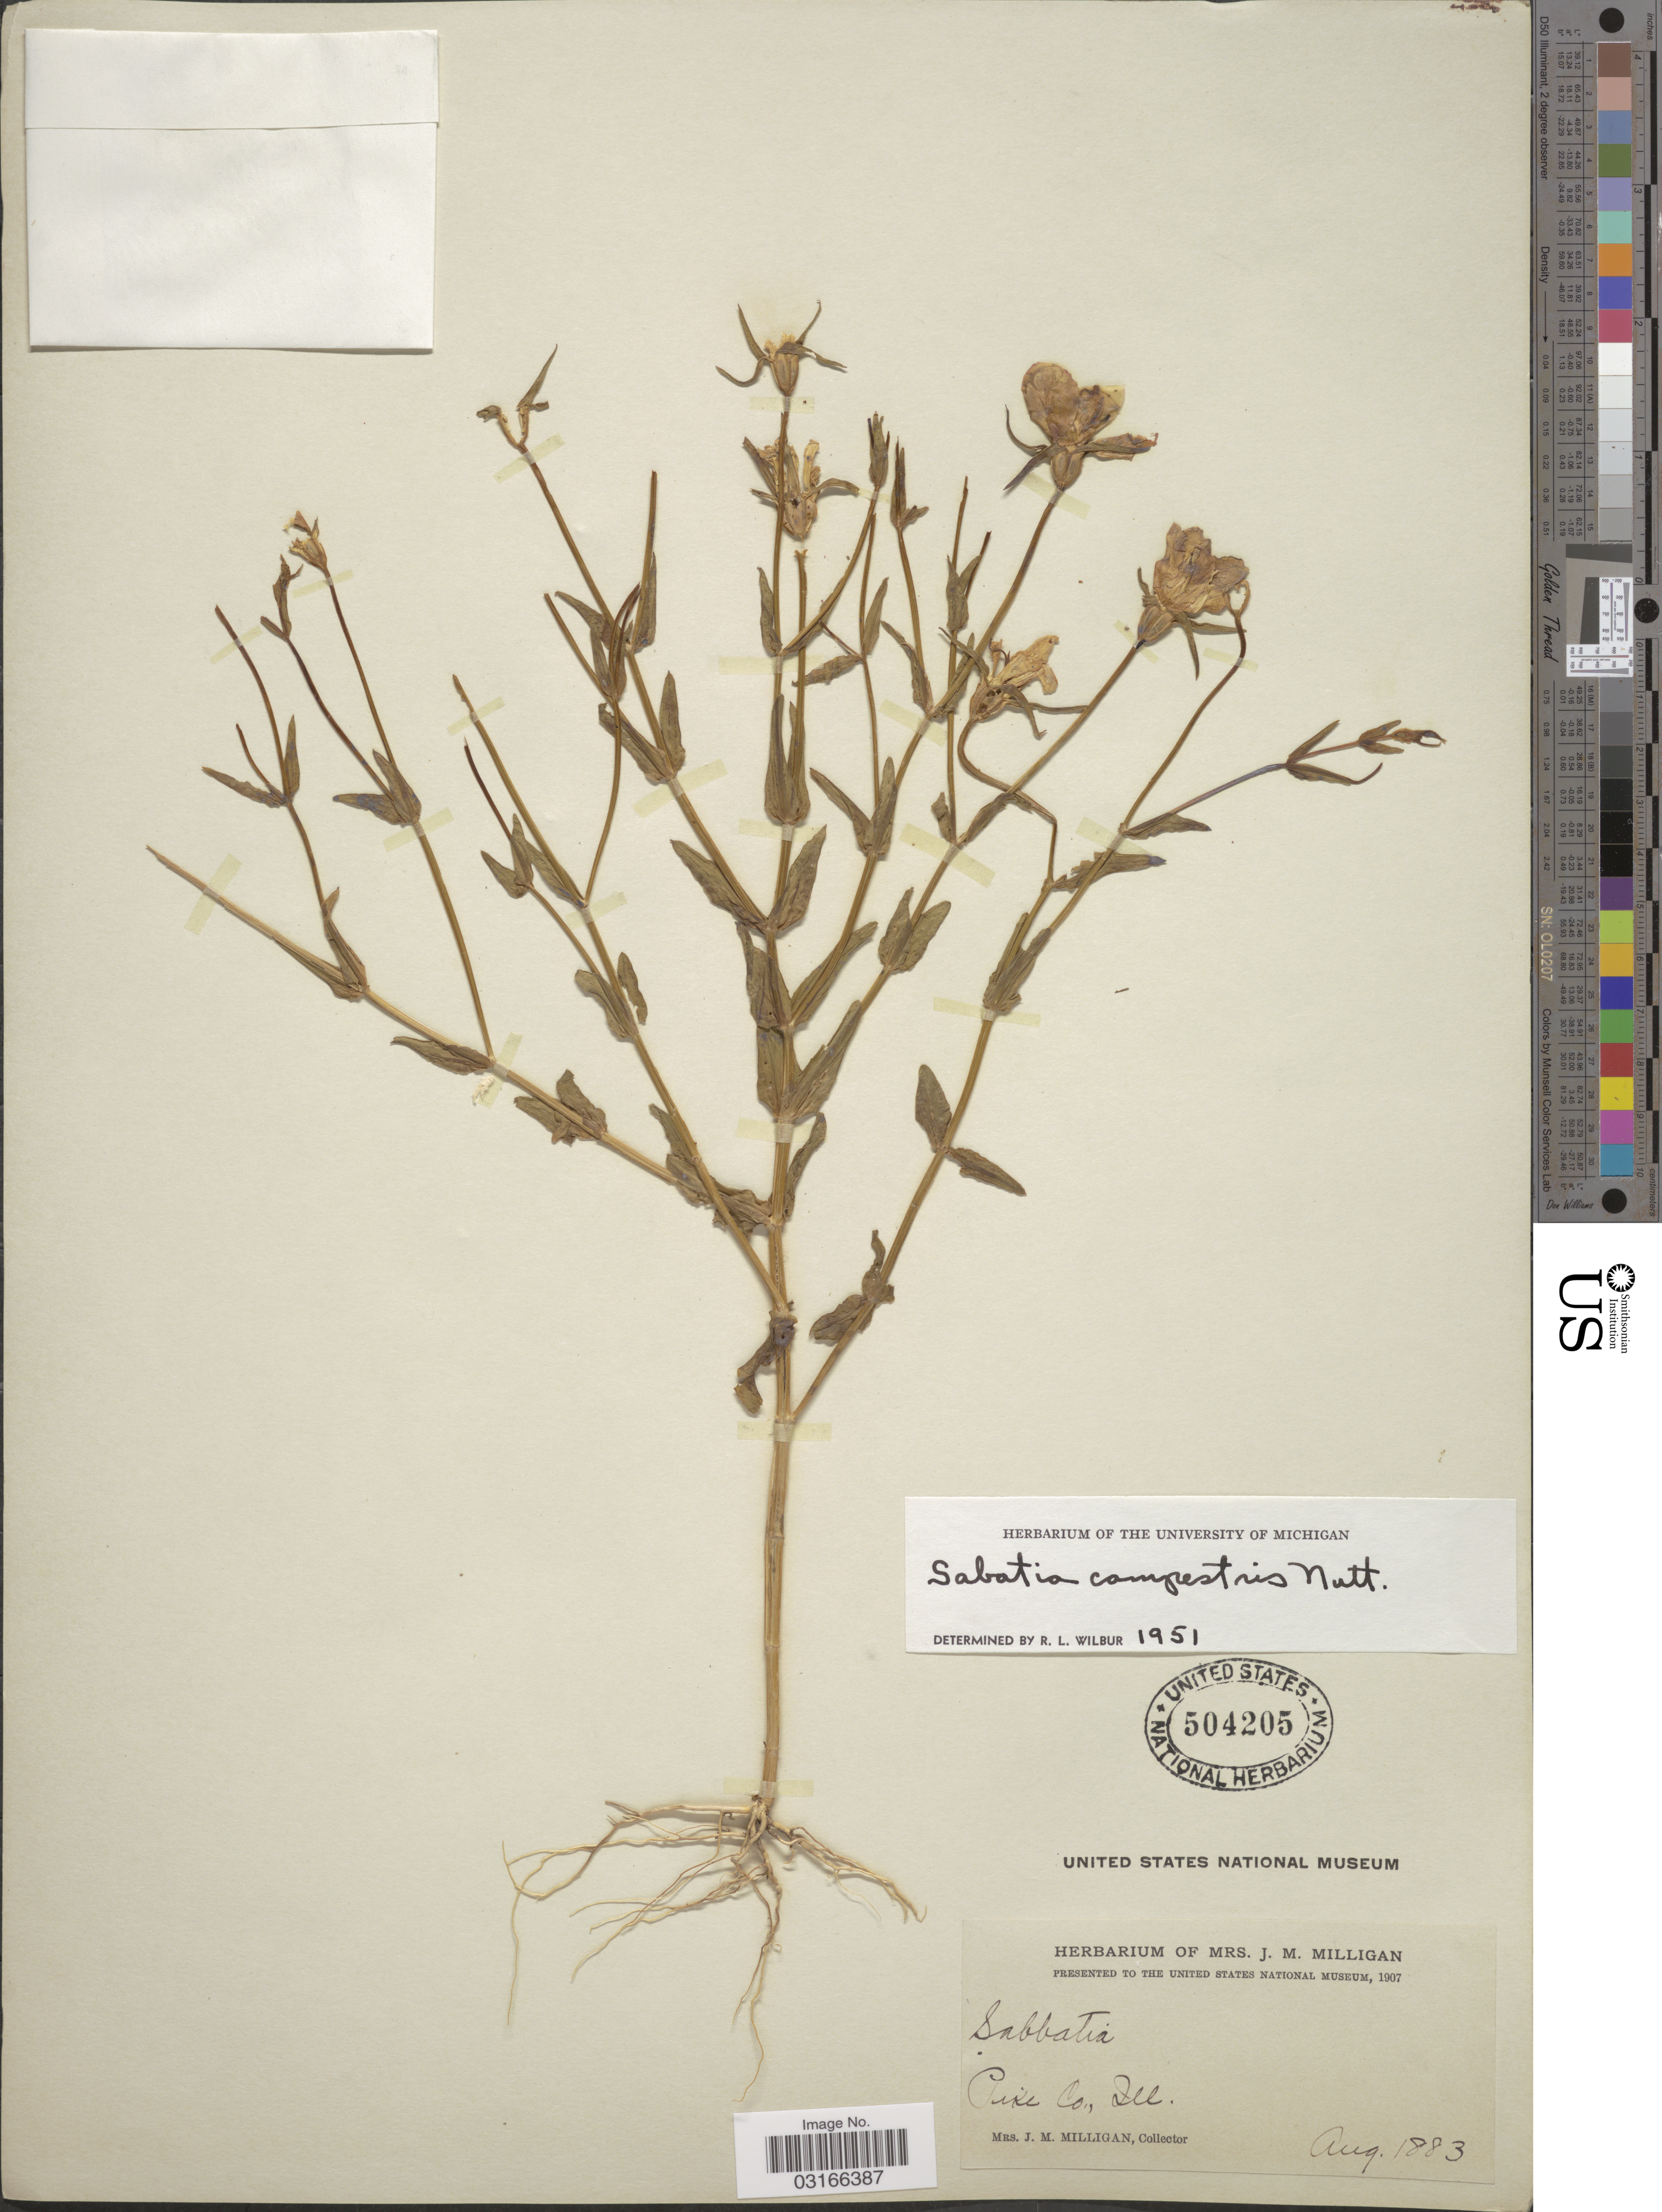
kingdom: Plantae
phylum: Tracheophyta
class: Magnoliopsida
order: Gentianales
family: Gentianaceae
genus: Sabatia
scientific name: Sabatia campestris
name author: Nutt.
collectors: J. Milligan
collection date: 1883-08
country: United States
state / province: Illinois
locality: Pike Co., Ill.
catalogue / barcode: US 504205